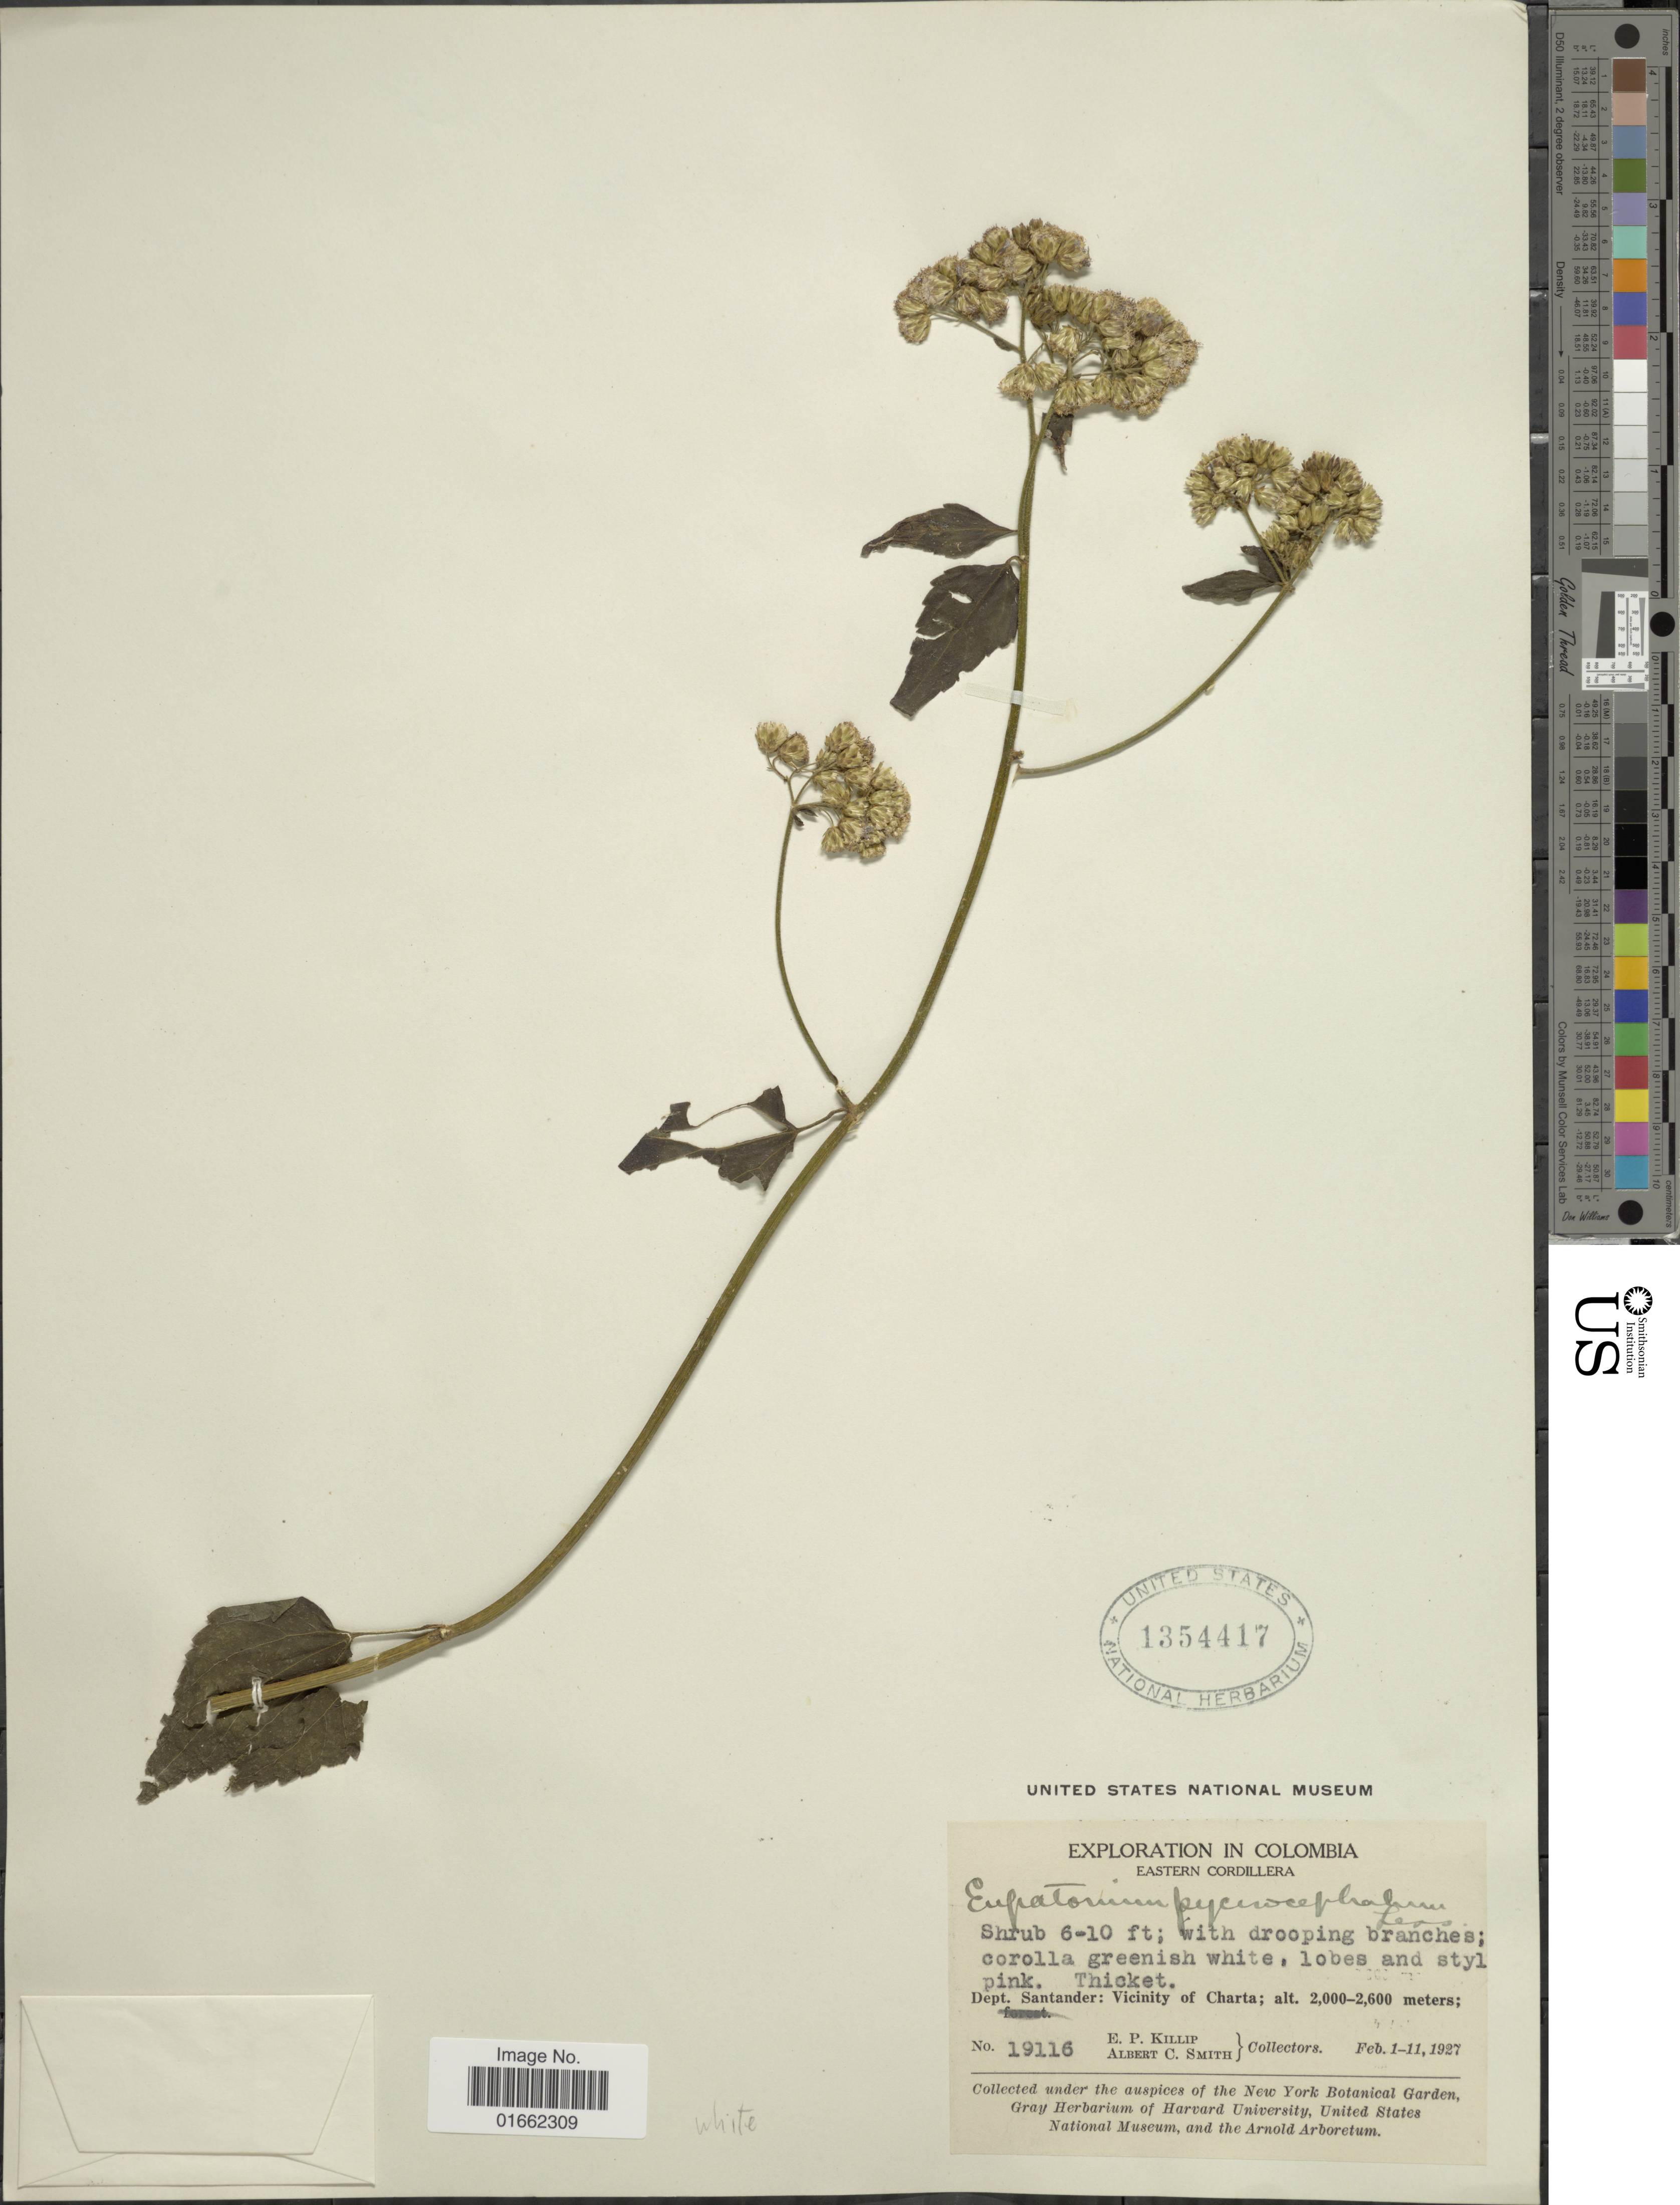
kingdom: Plantae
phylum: Tracheophyta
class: Magnoliopsida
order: Asterales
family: Asteraceae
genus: Fleischmannia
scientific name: Fleischmannia pycnocephala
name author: (Less.) R.M. King & H. Rob.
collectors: E. P. Killip & A. C. Smith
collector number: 19116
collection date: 1927-02-01/1927-02-11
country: Colombia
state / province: Santander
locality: Eastern Cordillera. Dept. Santander: Vicinity of La Baja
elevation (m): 2000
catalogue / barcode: US 1354417